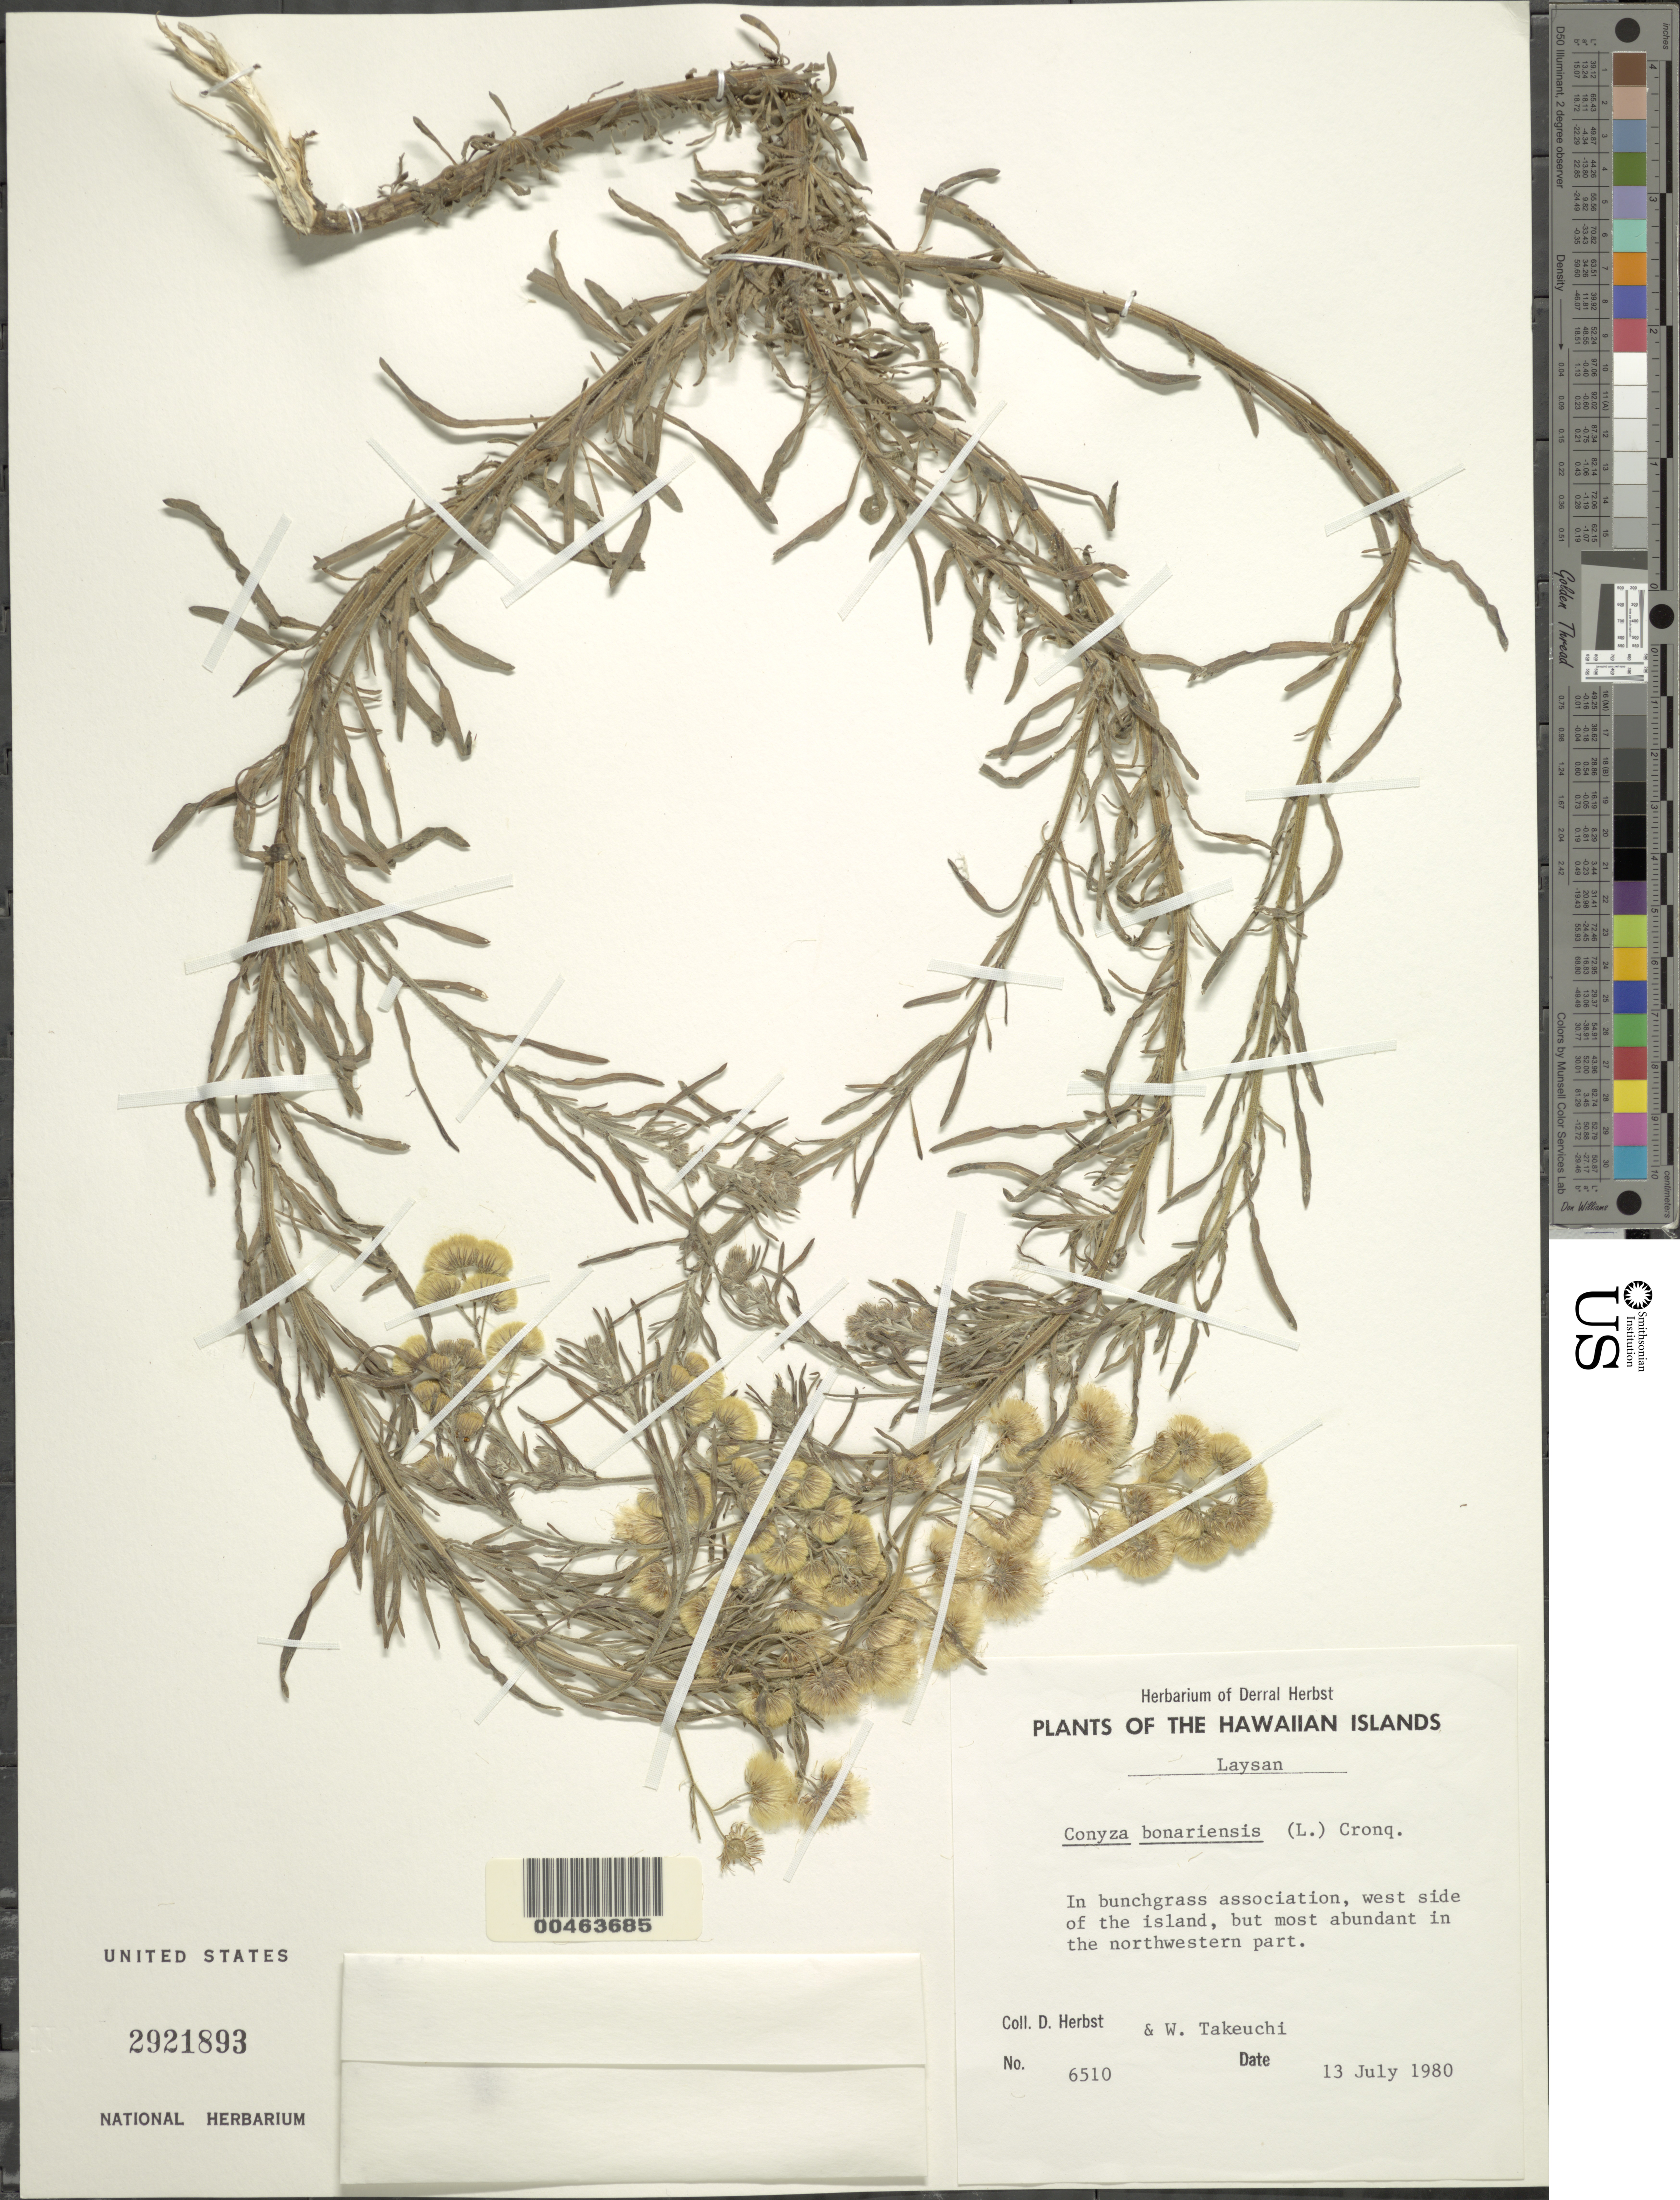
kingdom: Plantae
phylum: Tracheophyta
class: Magnoliopsida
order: Asterales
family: Asteraceae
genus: Erigeron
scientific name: Erigeron bonariensis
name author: L.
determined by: Wagner, W. L., (BOT), Smithsonian Institution - National Museum of Natural History (UNITED STATES)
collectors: D. R. Herbst & W. N. Takeuchi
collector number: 6510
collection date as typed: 13 Jul 1980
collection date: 1980-07-13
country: United States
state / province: Hawaii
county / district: Honolulu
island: Laysan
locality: West side of the island, but most abundant in the northwestern part.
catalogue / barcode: US 2921893